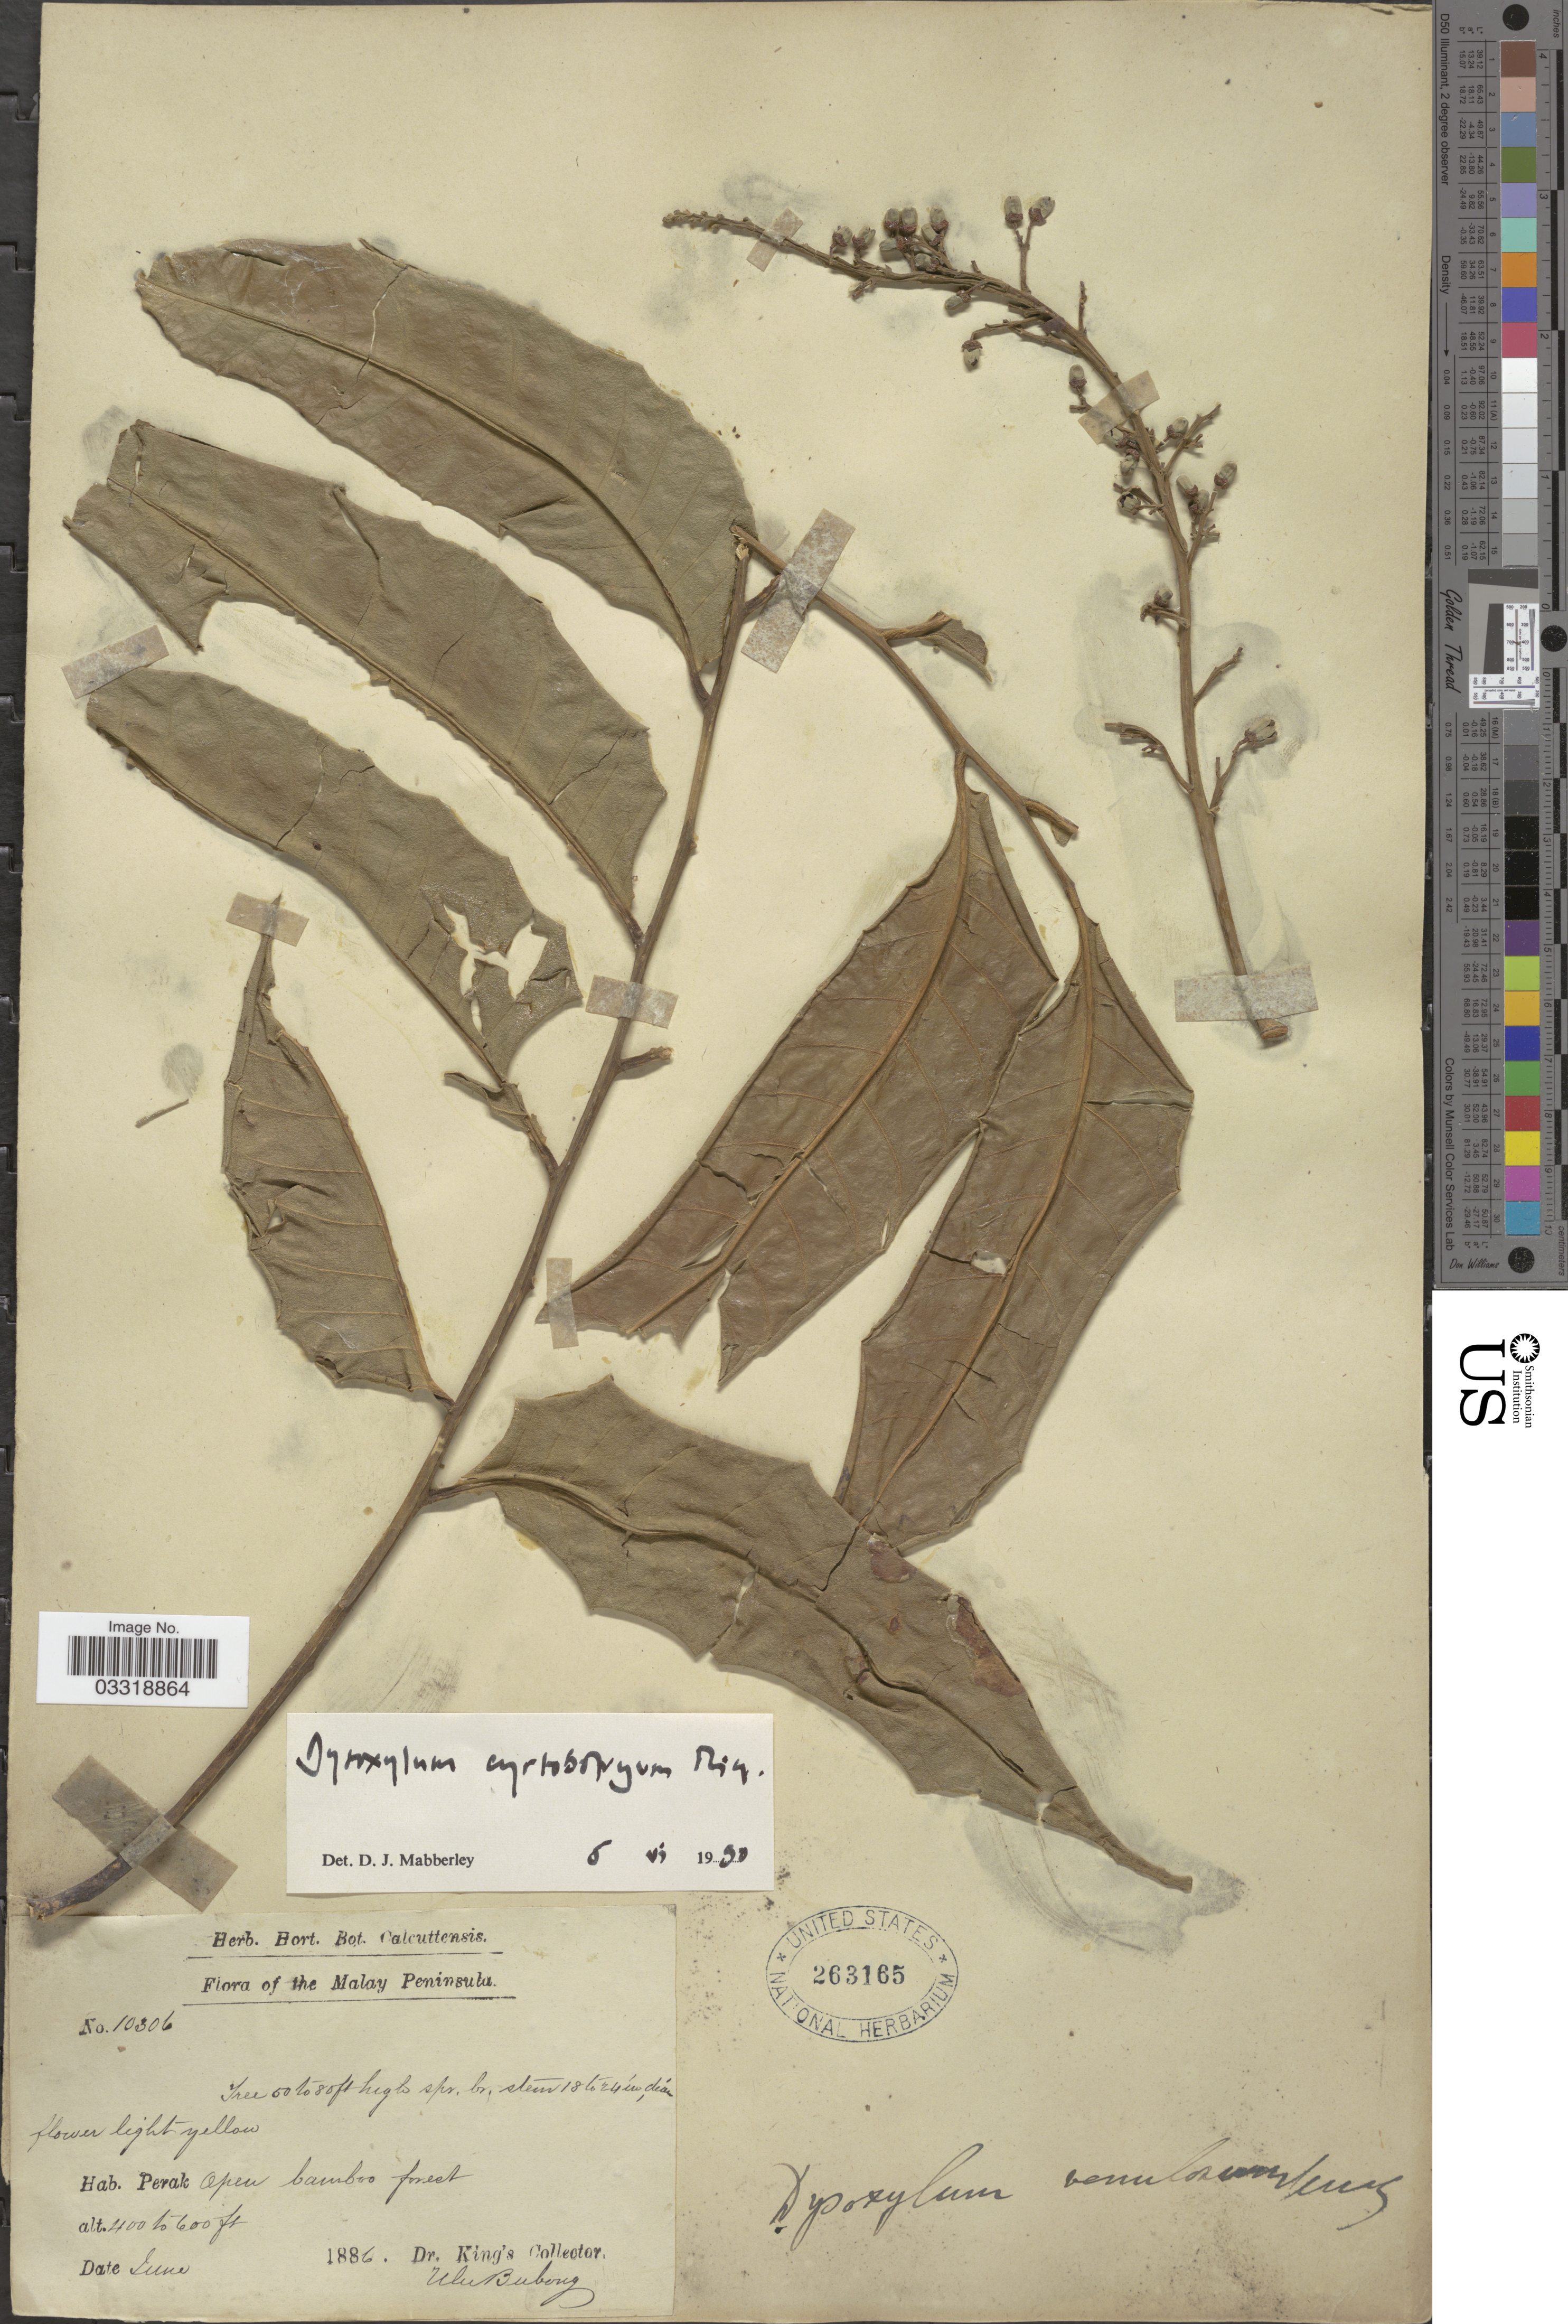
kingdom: Plantae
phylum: Tracheophyta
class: Magnoliopsida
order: Sapindales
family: Meliaceae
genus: Dysoxylum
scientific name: Dysoxylum cyrtobotryum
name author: Miq.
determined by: Mabberley, David J.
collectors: Dr. King's collector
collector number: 10306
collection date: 1886-06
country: Malaysia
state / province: Perak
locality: The Malay Peninsula.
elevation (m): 122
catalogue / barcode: US 263168